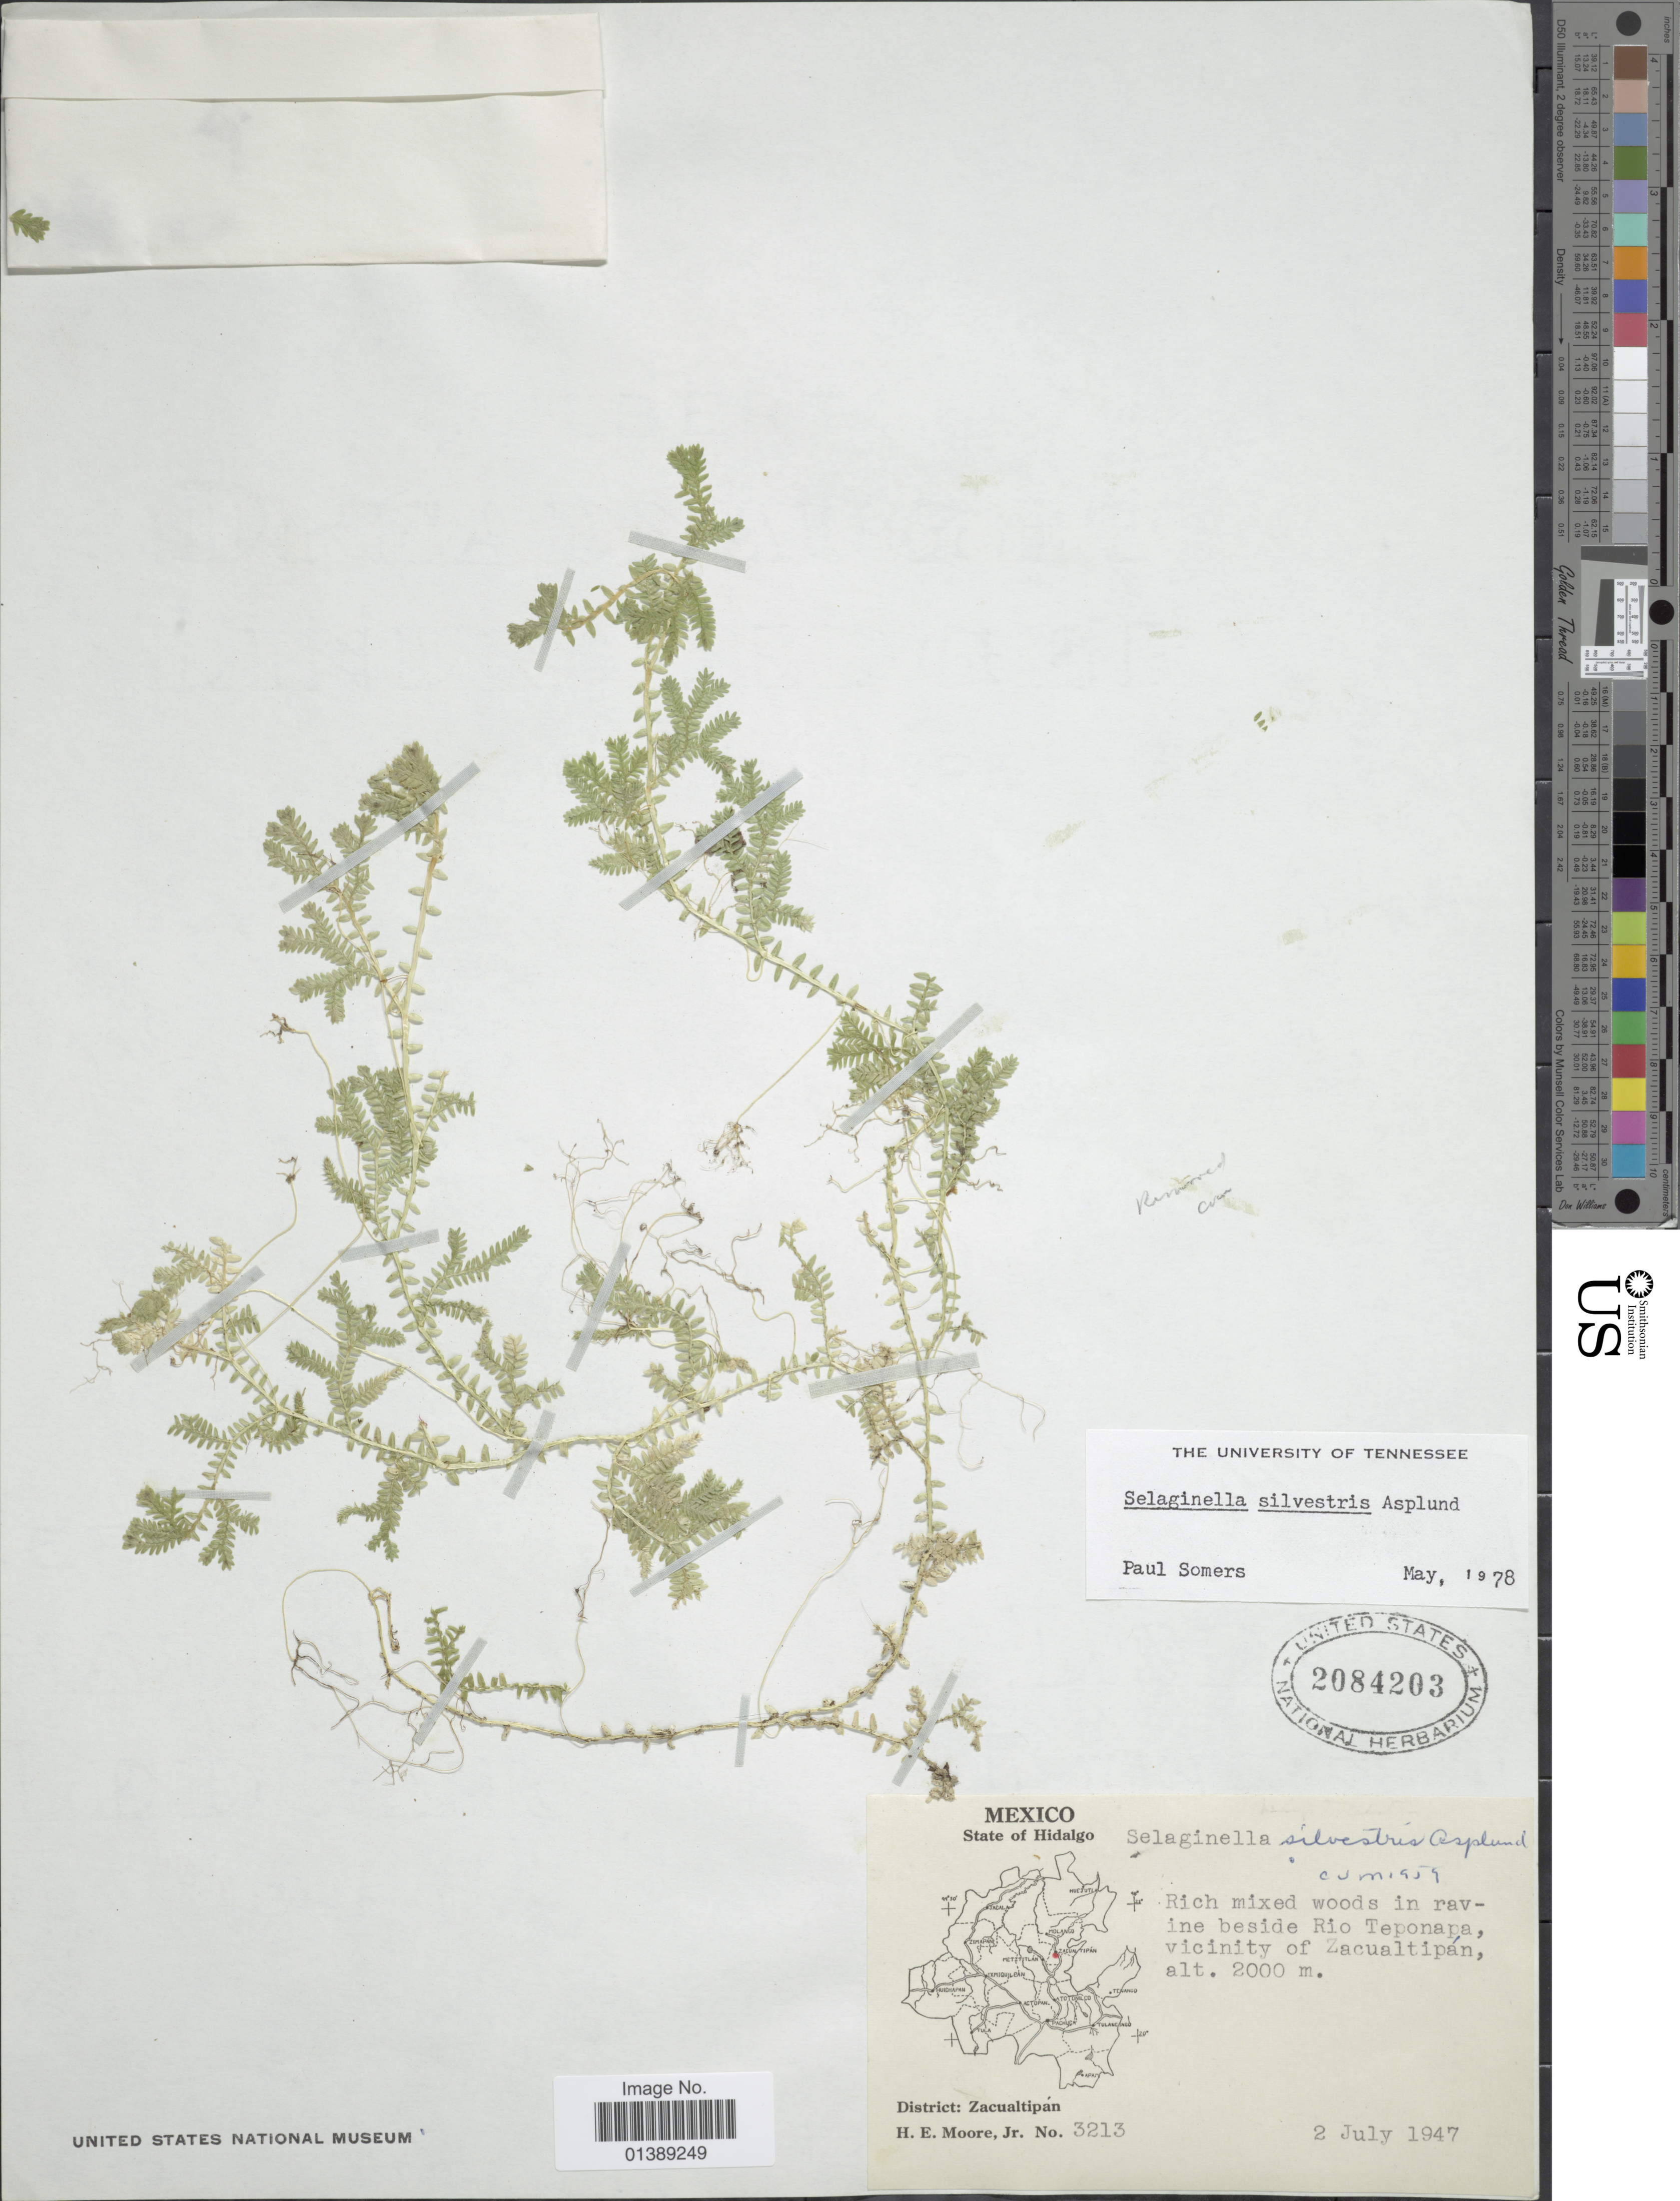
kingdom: Plantae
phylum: Tracheophyta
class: Lycopodiopsida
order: Selaginellales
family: Selaginellaceae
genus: Selaginella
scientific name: Selaginella silvestris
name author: Aspl.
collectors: H. Moore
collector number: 3213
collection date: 1947-07-02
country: Mexico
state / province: Hidalgo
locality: In ravine beside Rio Teonapa, vicinity of Zacualtipán, District: Zacualtipán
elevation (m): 2000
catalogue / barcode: US 2084203